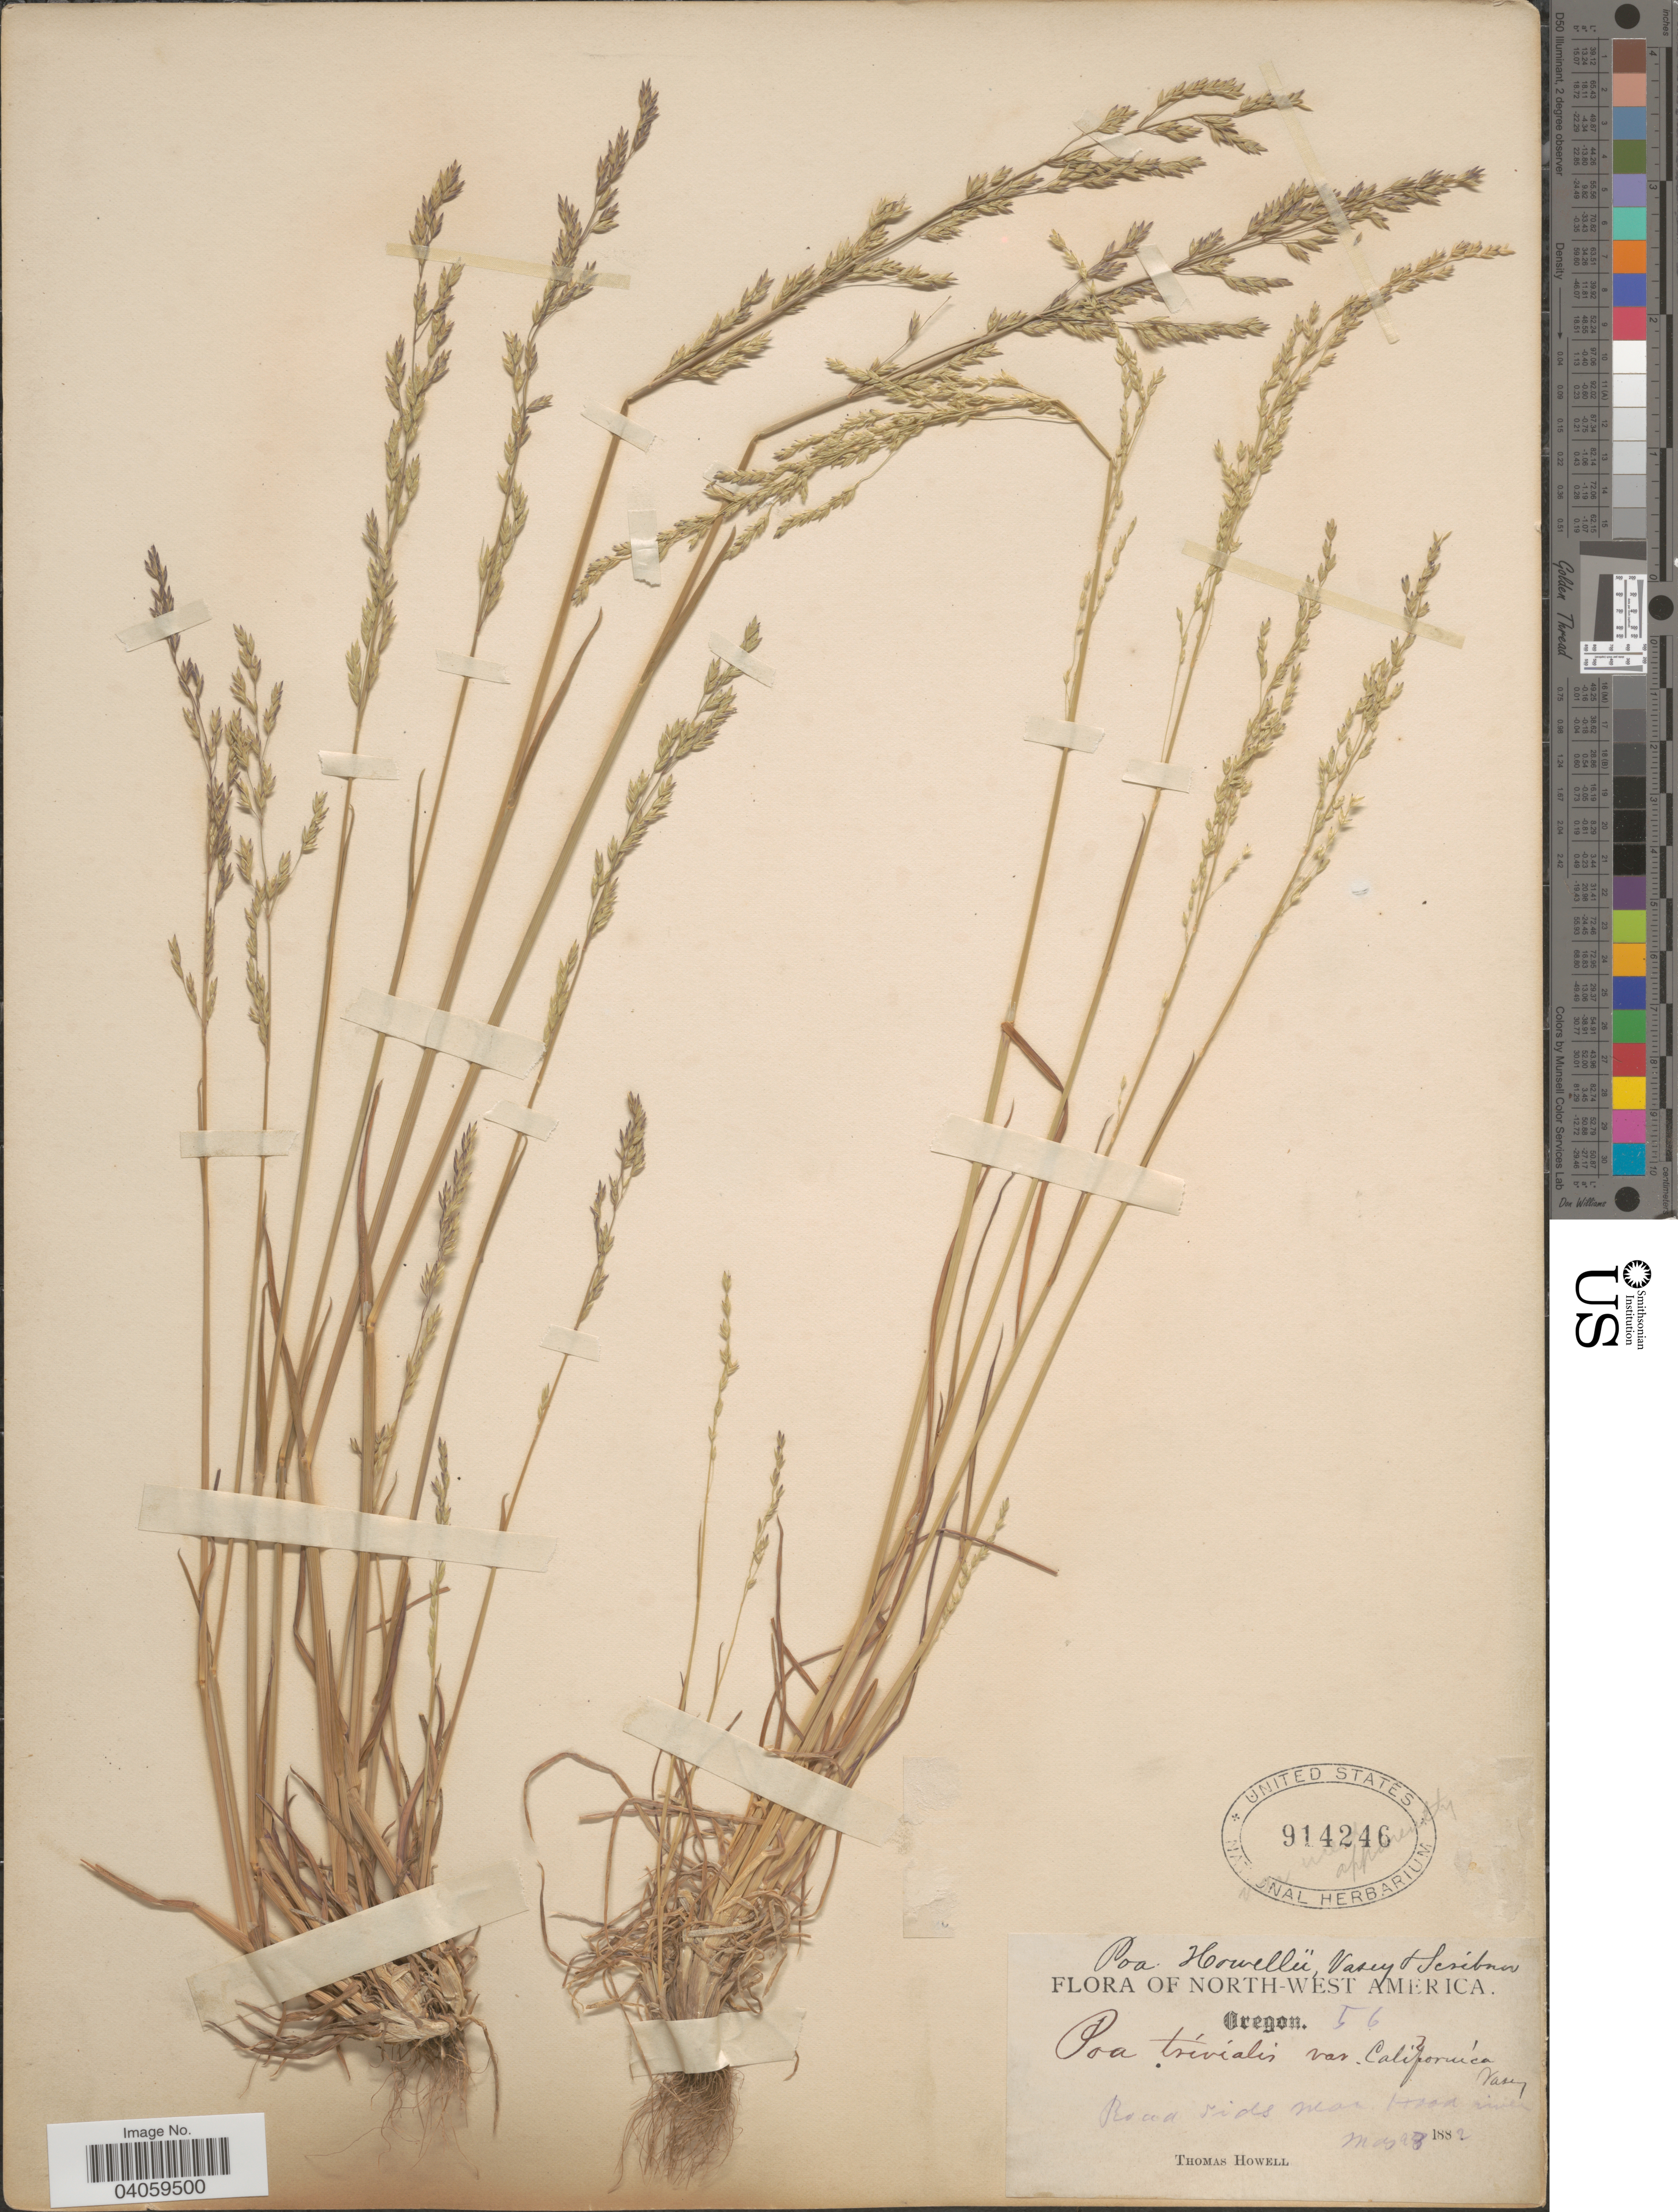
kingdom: Plantae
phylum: Tracheophyta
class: Liliopsida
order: Poales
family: Poaceae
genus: Poa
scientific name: Poa howellii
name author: Vasey & Scribn.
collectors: T. Howell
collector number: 56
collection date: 1882-05-18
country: United States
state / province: Oregon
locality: Road sides near Hood river.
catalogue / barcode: US 914246